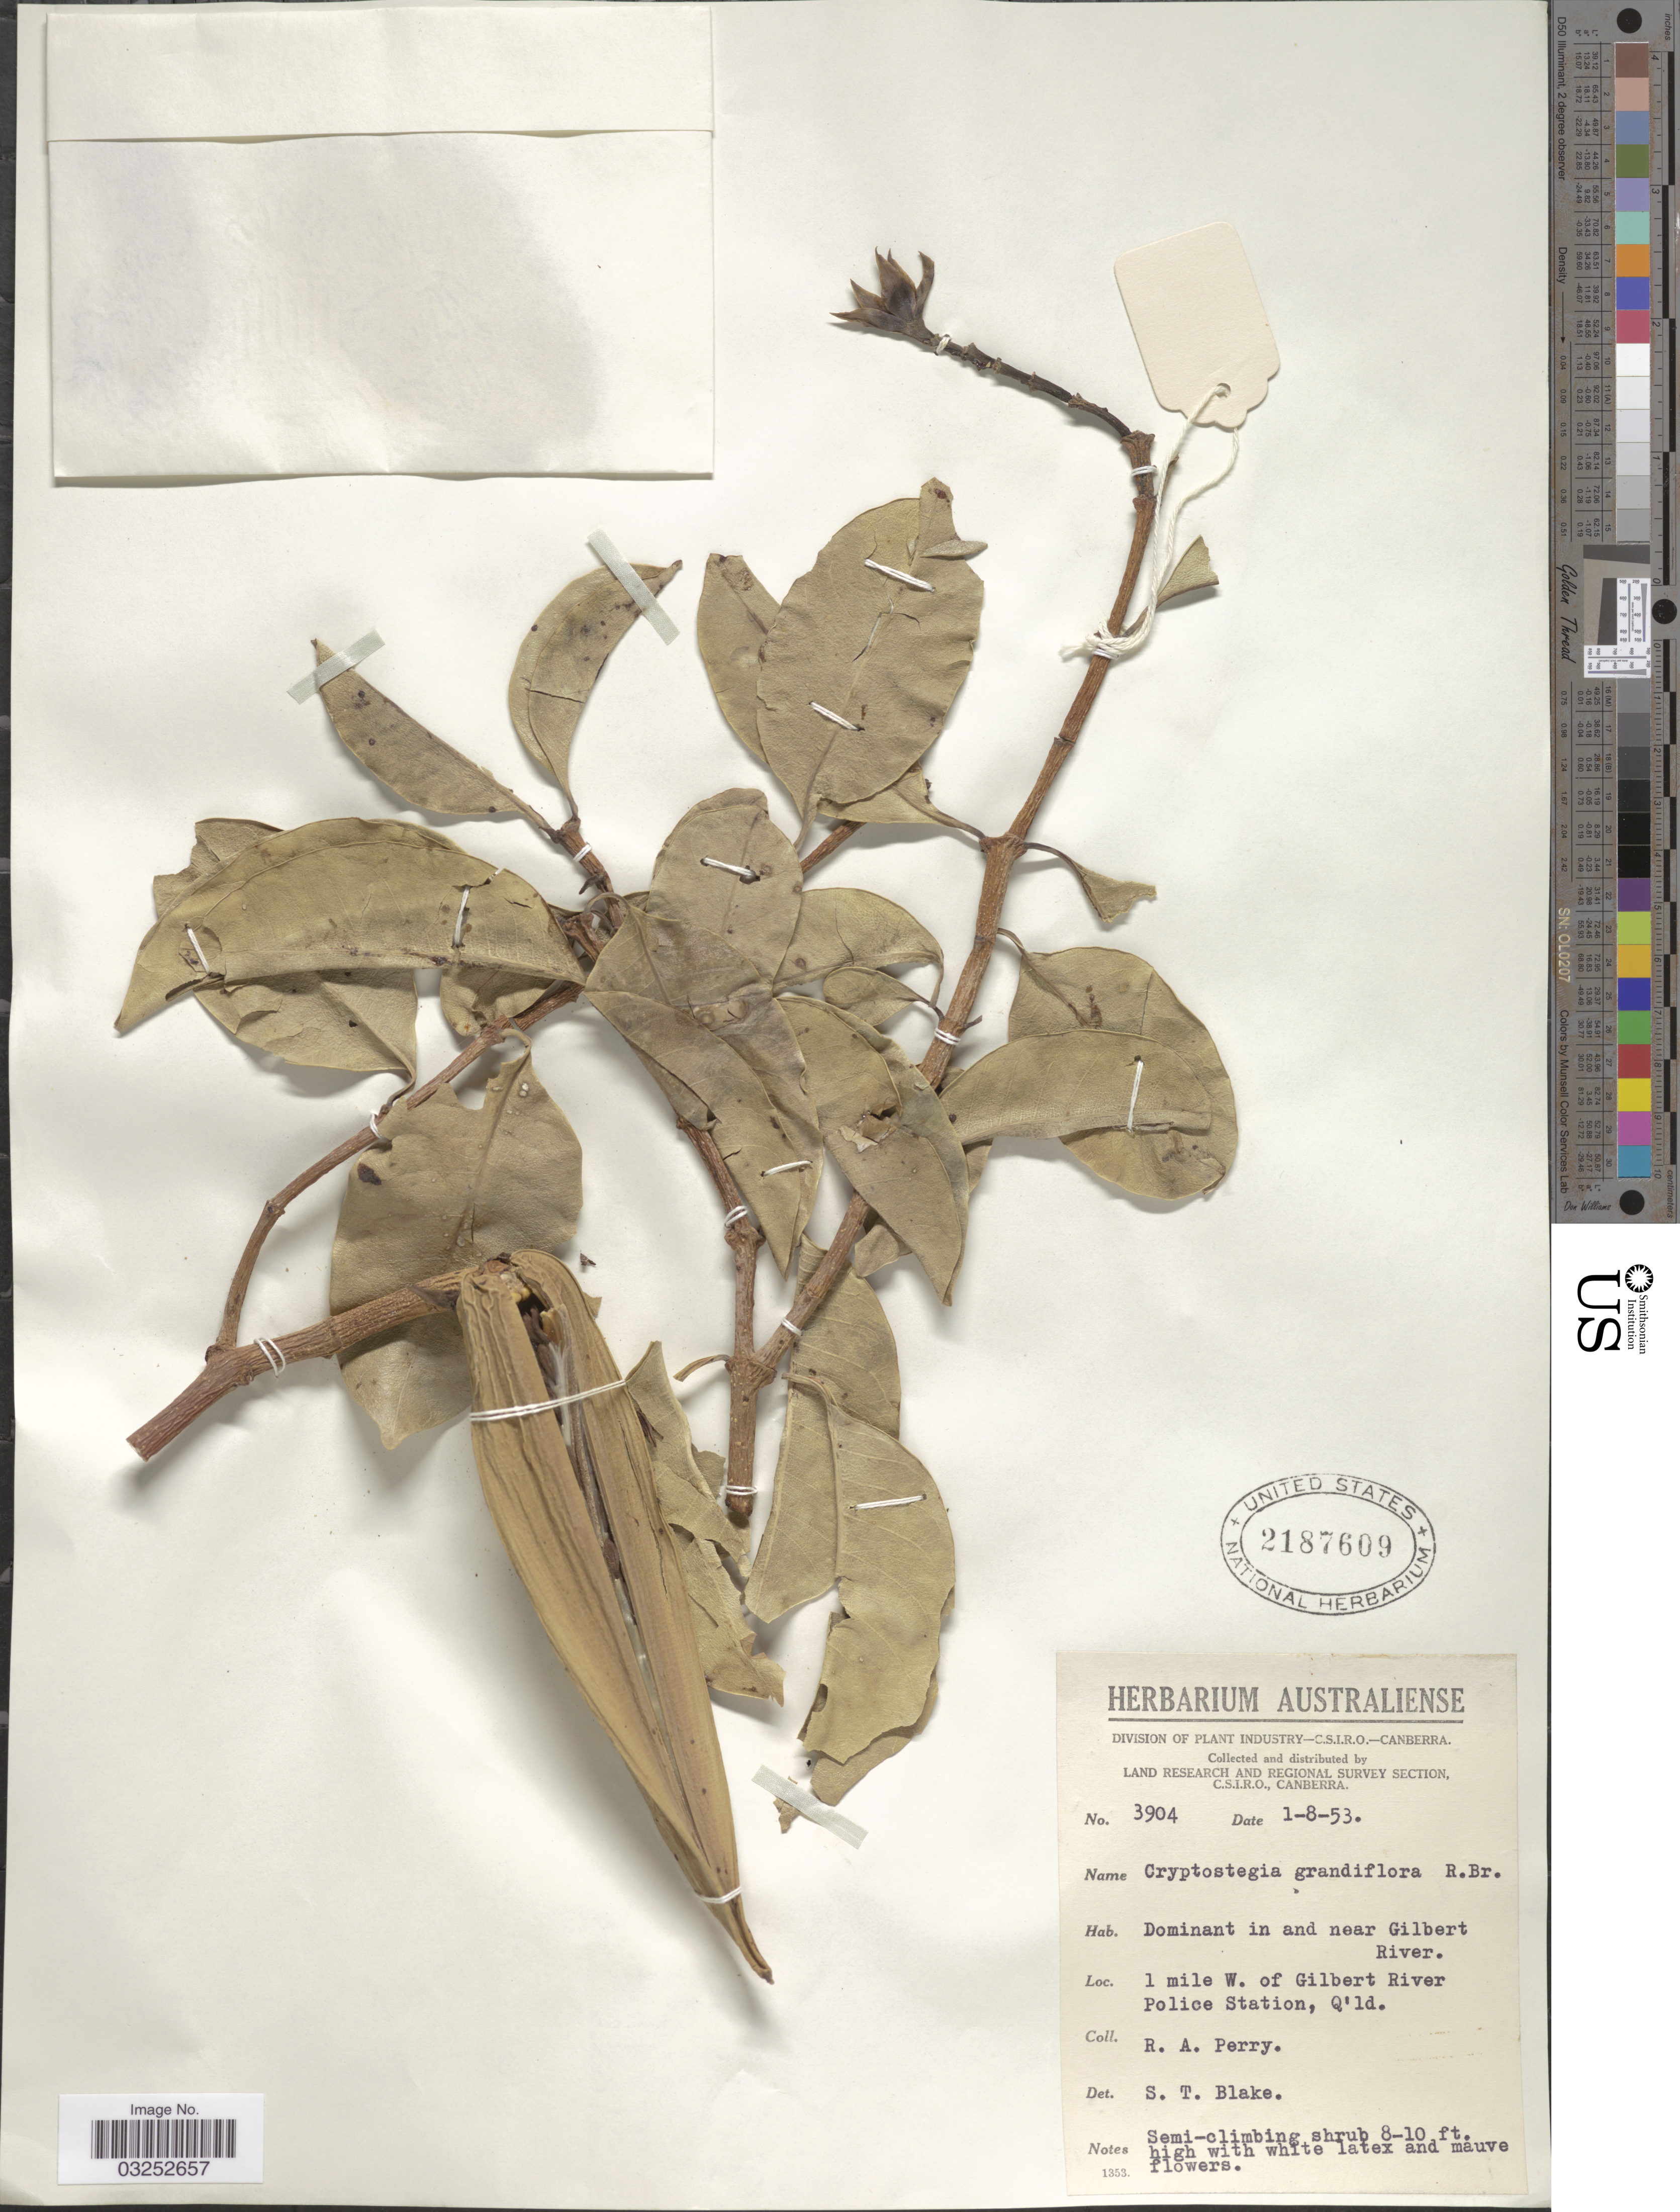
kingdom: Plantae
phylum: Tracheophyta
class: Magnoliopsida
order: Gentianales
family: Apocynaceae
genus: Cryptostegia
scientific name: Cryptostegia grandiflora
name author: Roxb. ex R. Br.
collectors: Perry, R. A.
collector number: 3904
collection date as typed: Transcribed d/m/y: 1/8/53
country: Australia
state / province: Queensland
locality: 1 mile W. of Gilbert River Police Station, Q'ld, Dominant in and near Gilbert River.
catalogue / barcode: US 2187609